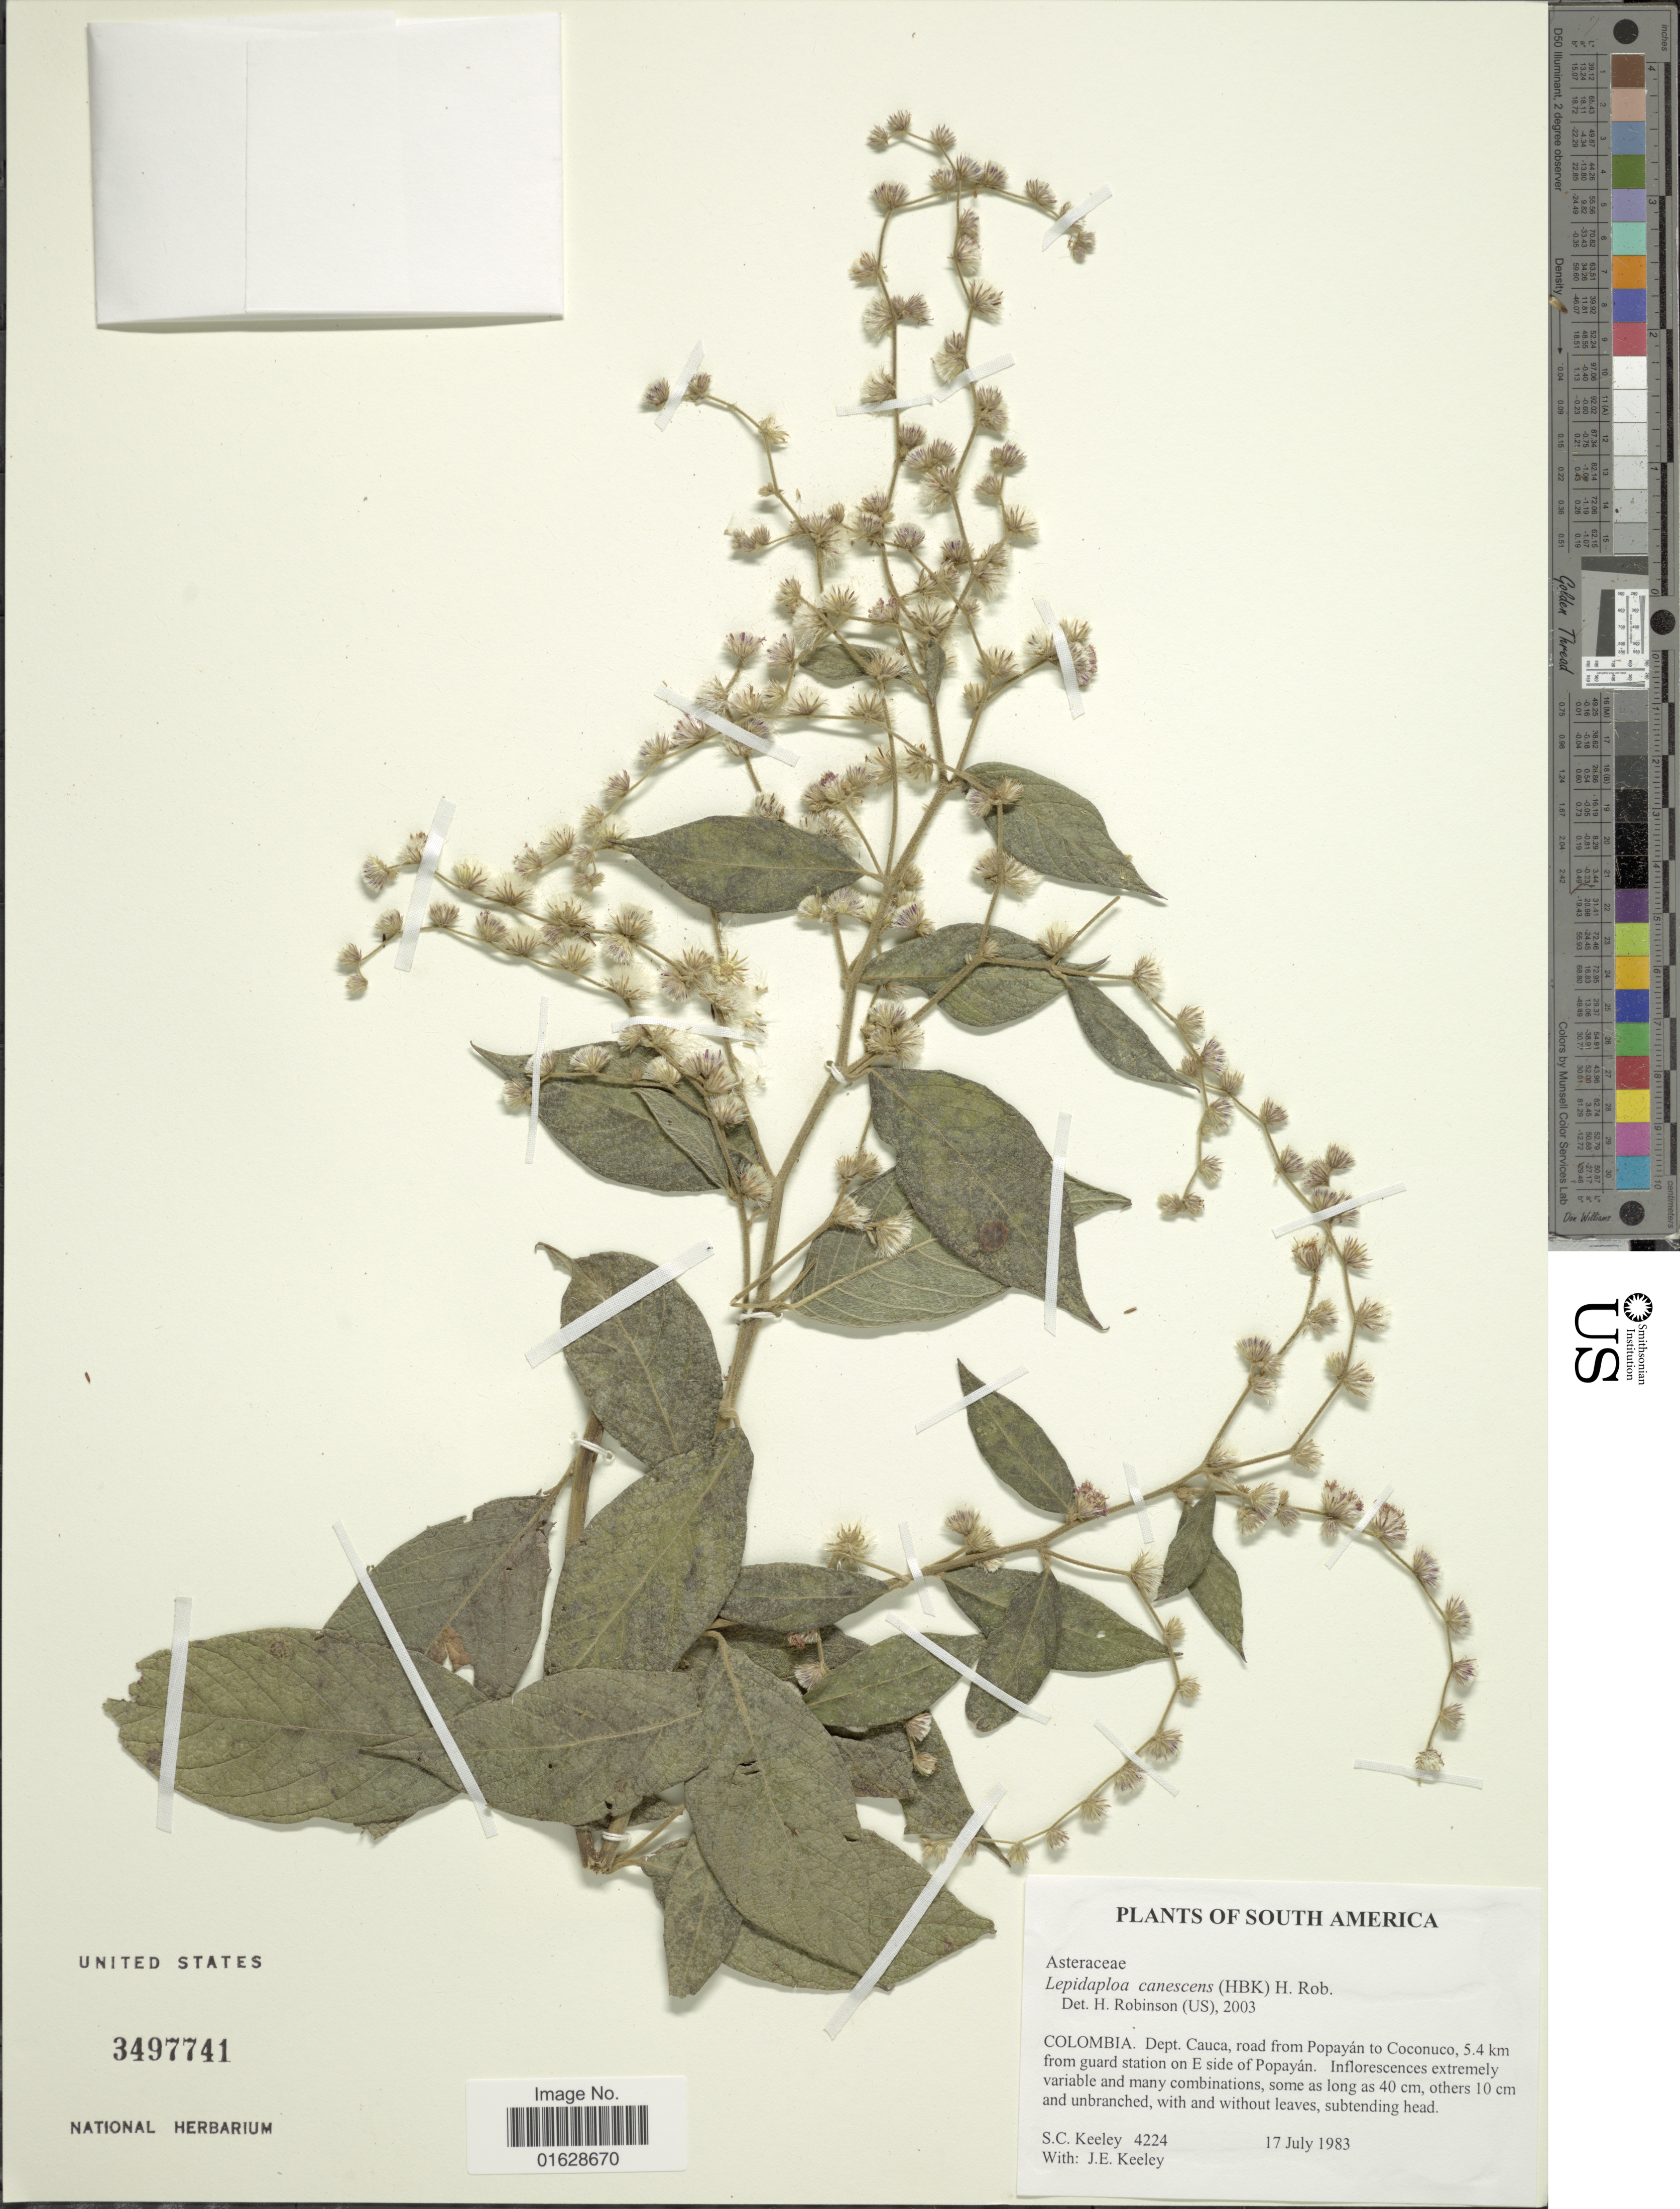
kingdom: Plantae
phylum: Tracheophyta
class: Magnoliopsida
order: Asterales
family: Asteraceae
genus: Lepidaploa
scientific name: Lepidaploa canescens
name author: (Kunth) H. Rob.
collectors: S. C. Keeley & J. E. Keeley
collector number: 4224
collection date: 1983-07-17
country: Colombia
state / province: Cauca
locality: Colombia. Dept. Cauca, road from Popayan to Coconuco, 5,4 km from guard on E side of Popayan.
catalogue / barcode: US 3497741